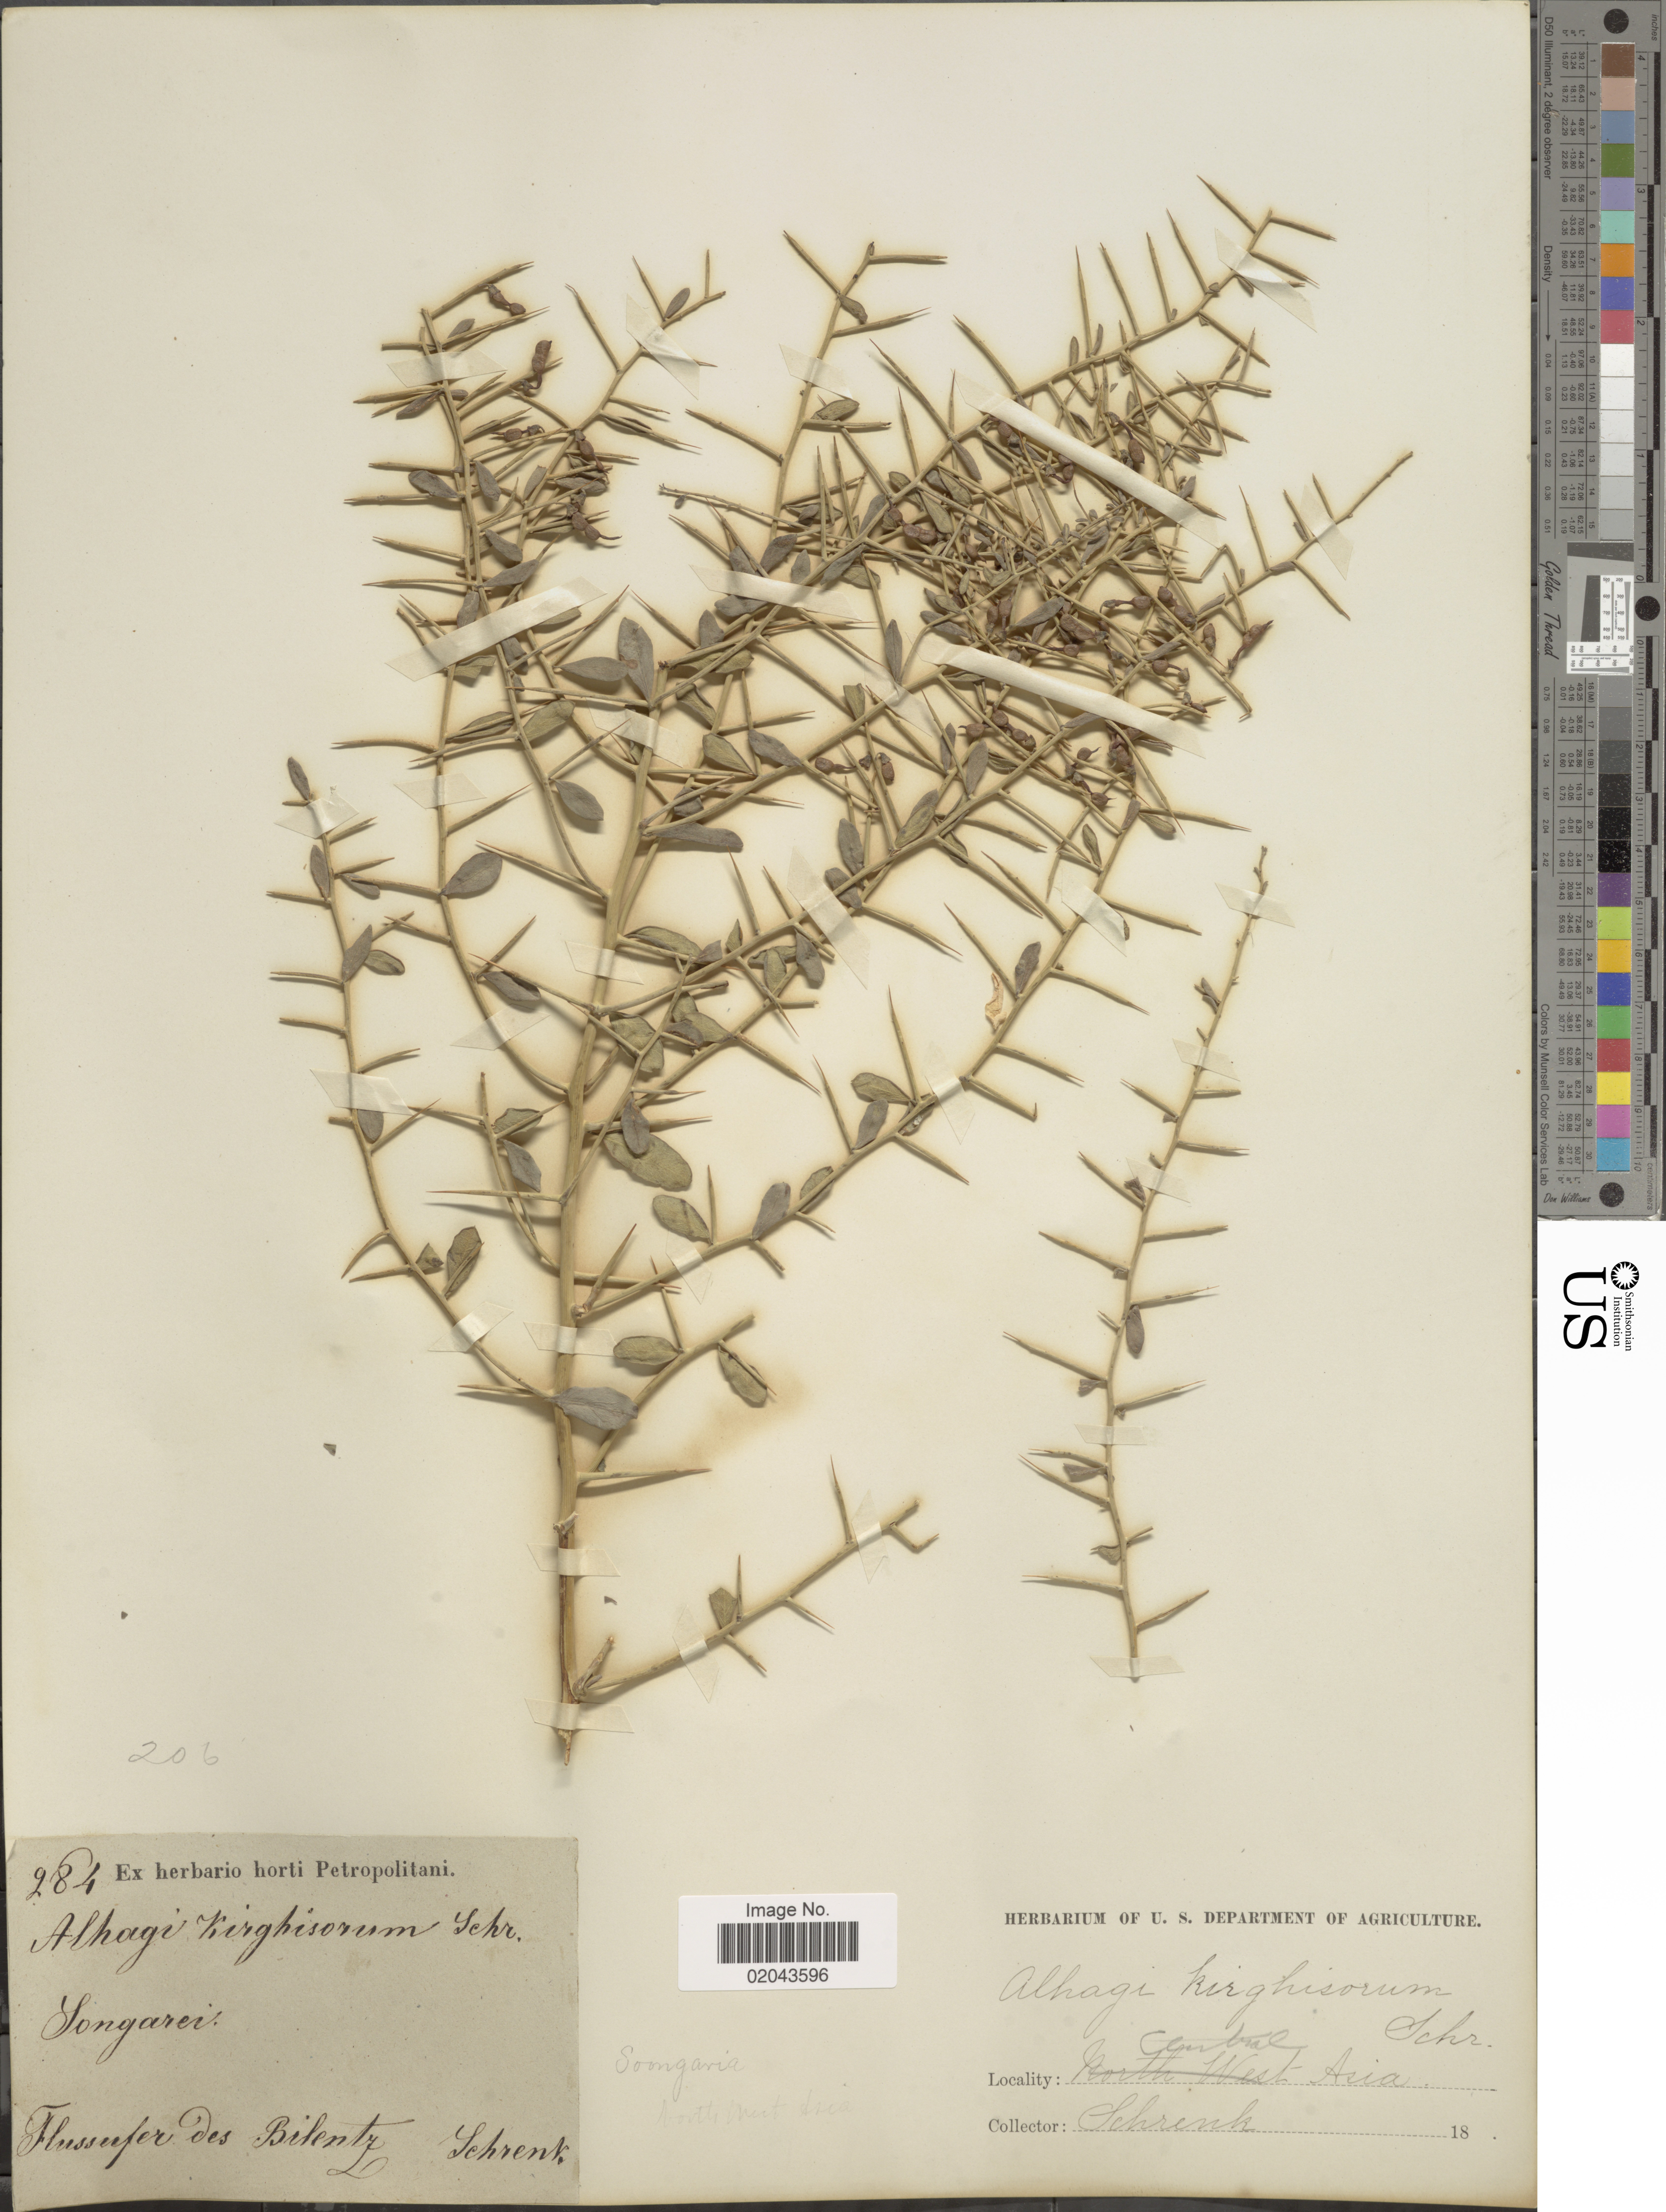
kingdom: Plantae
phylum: Tracheophyta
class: Magnoliopsida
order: Fabales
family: Fabaceae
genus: Alhagi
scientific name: Alhagi kirghisorum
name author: Schrenk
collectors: A.G. Schrenk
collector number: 284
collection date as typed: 18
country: Kazakhstan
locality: Central Asia, Songarei, Flussufer des Bilentz.